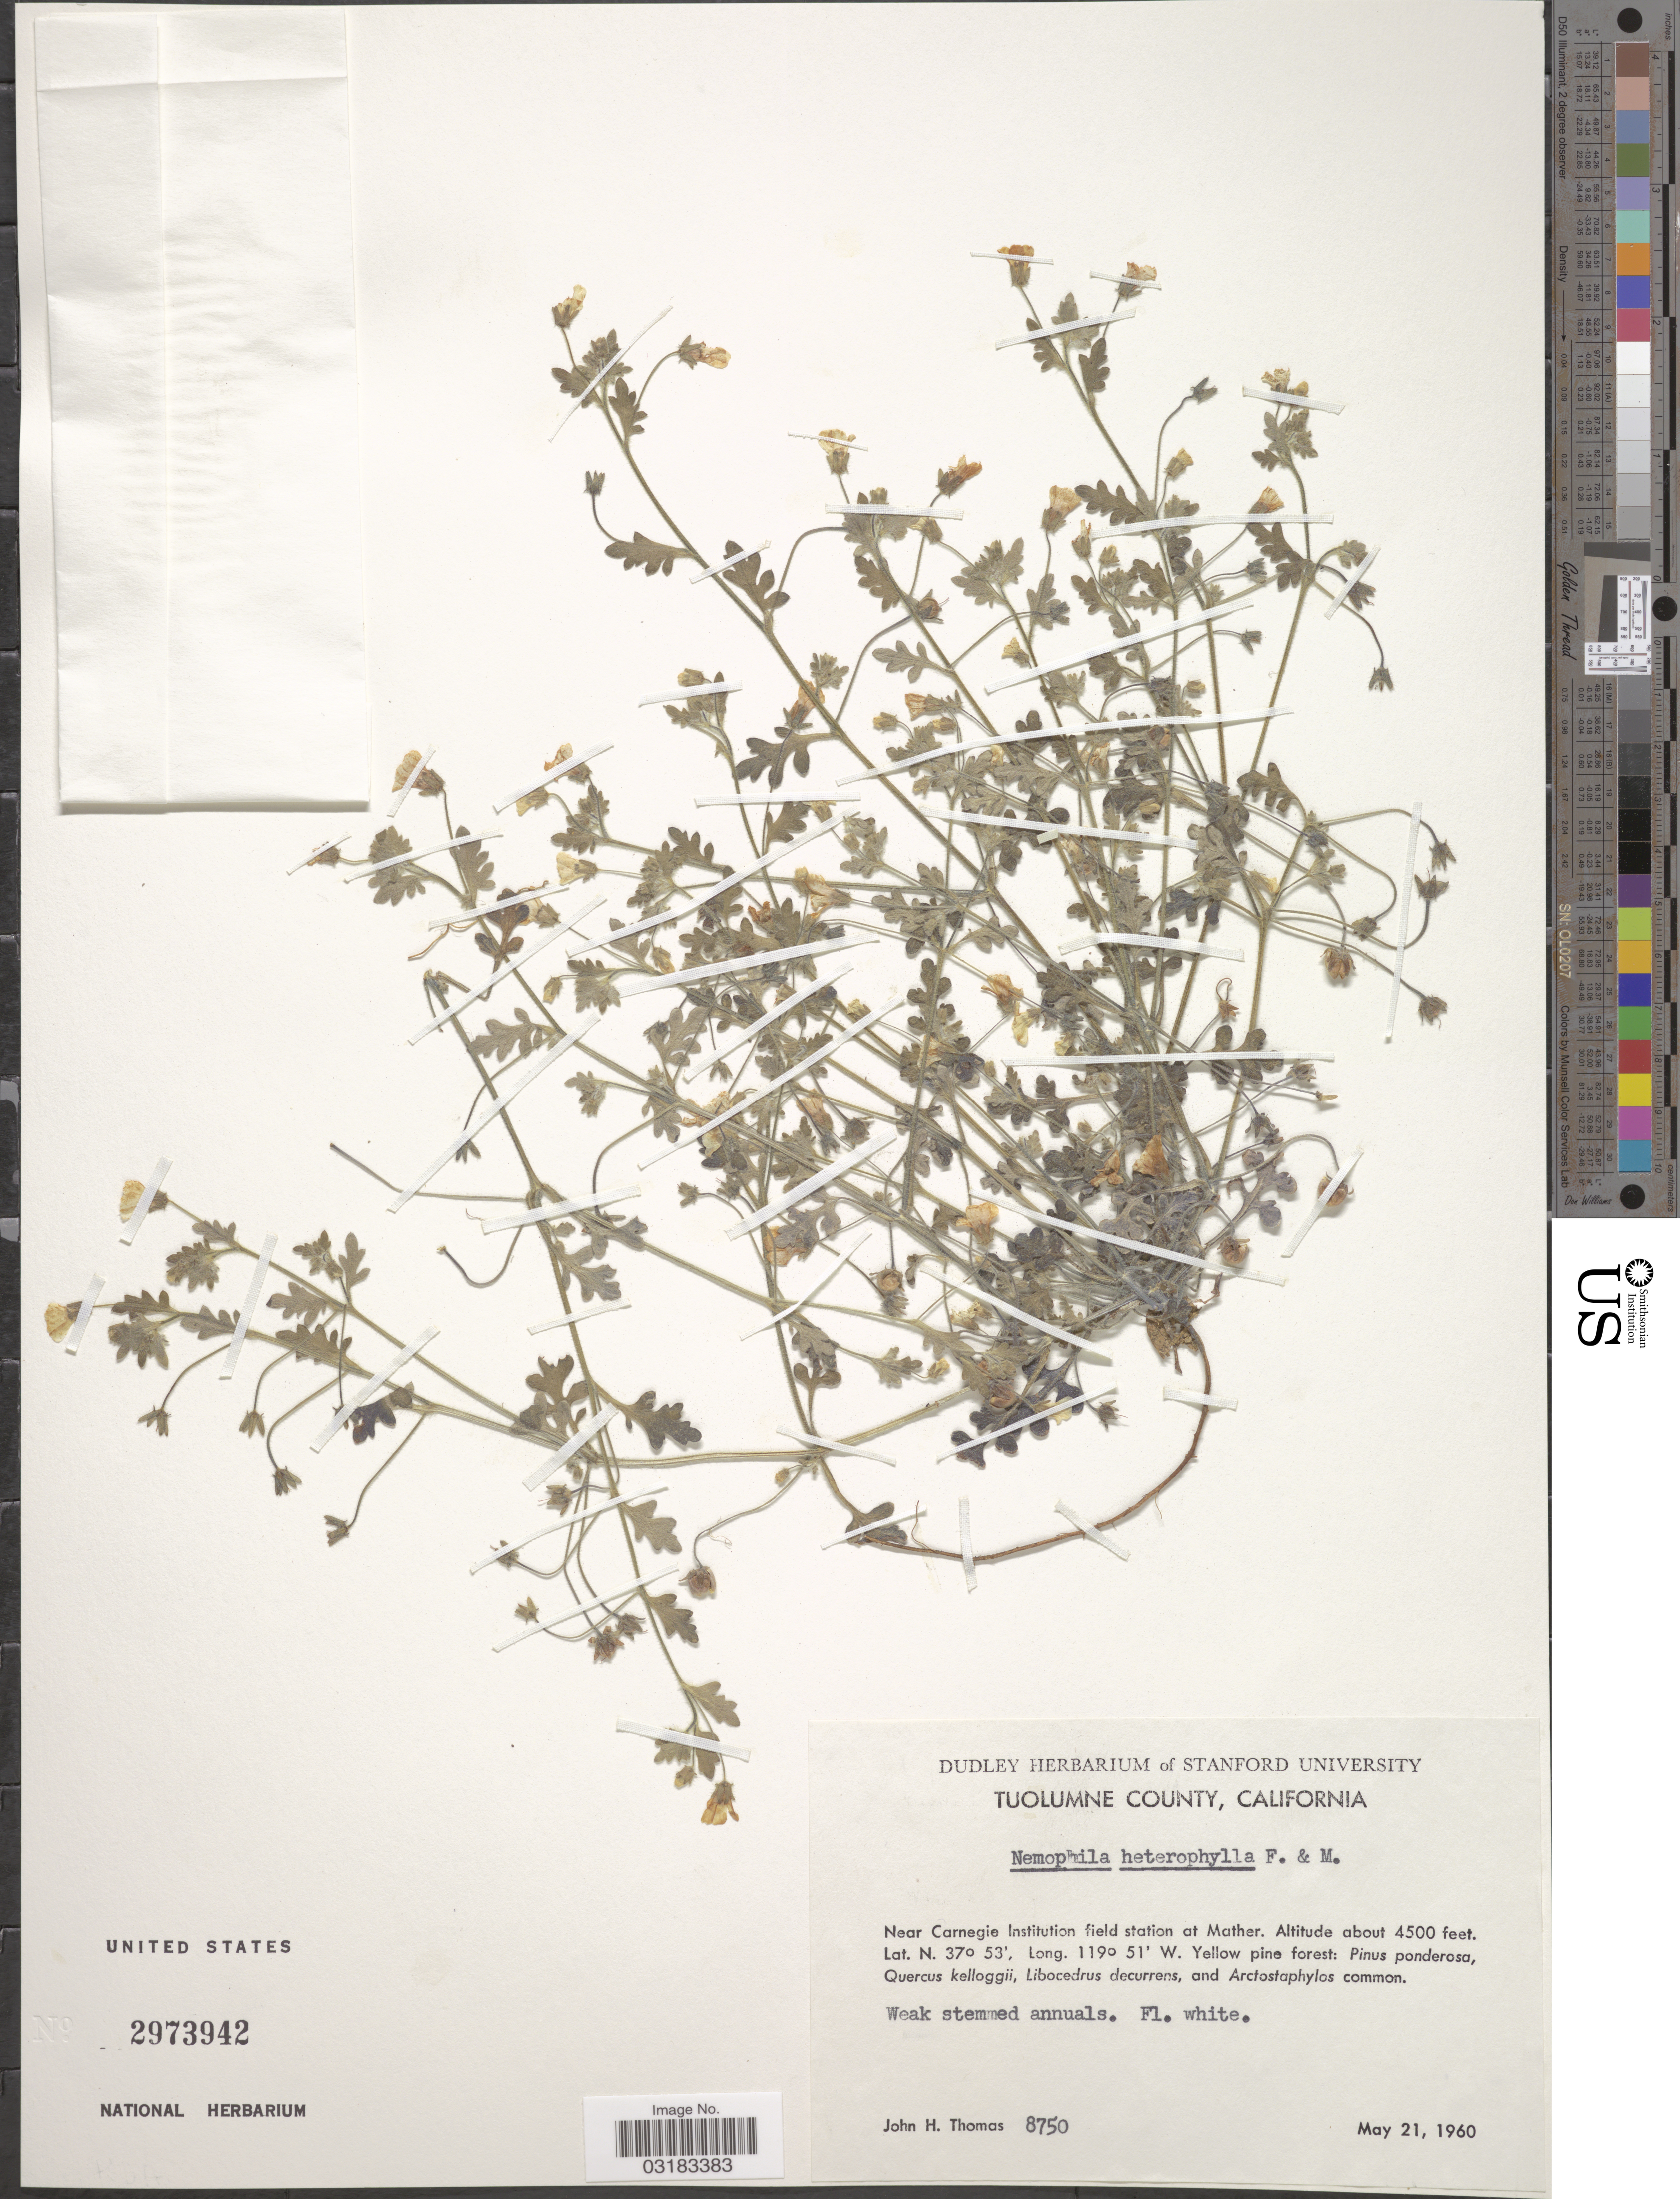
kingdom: Plantae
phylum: Tracheophyta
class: Magnoliopsida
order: Boraginales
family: Hydrophyllaceae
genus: Nemophila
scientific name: Nemophila heterophylla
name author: Fisch. & C.A. Mey.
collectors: J. H. Thomas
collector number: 8750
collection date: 1960-05-21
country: United States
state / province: California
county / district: Tuolumne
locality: Tuolumne County. Near Carnegie Institution field station at Mather.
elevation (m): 1372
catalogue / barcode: US 2973942